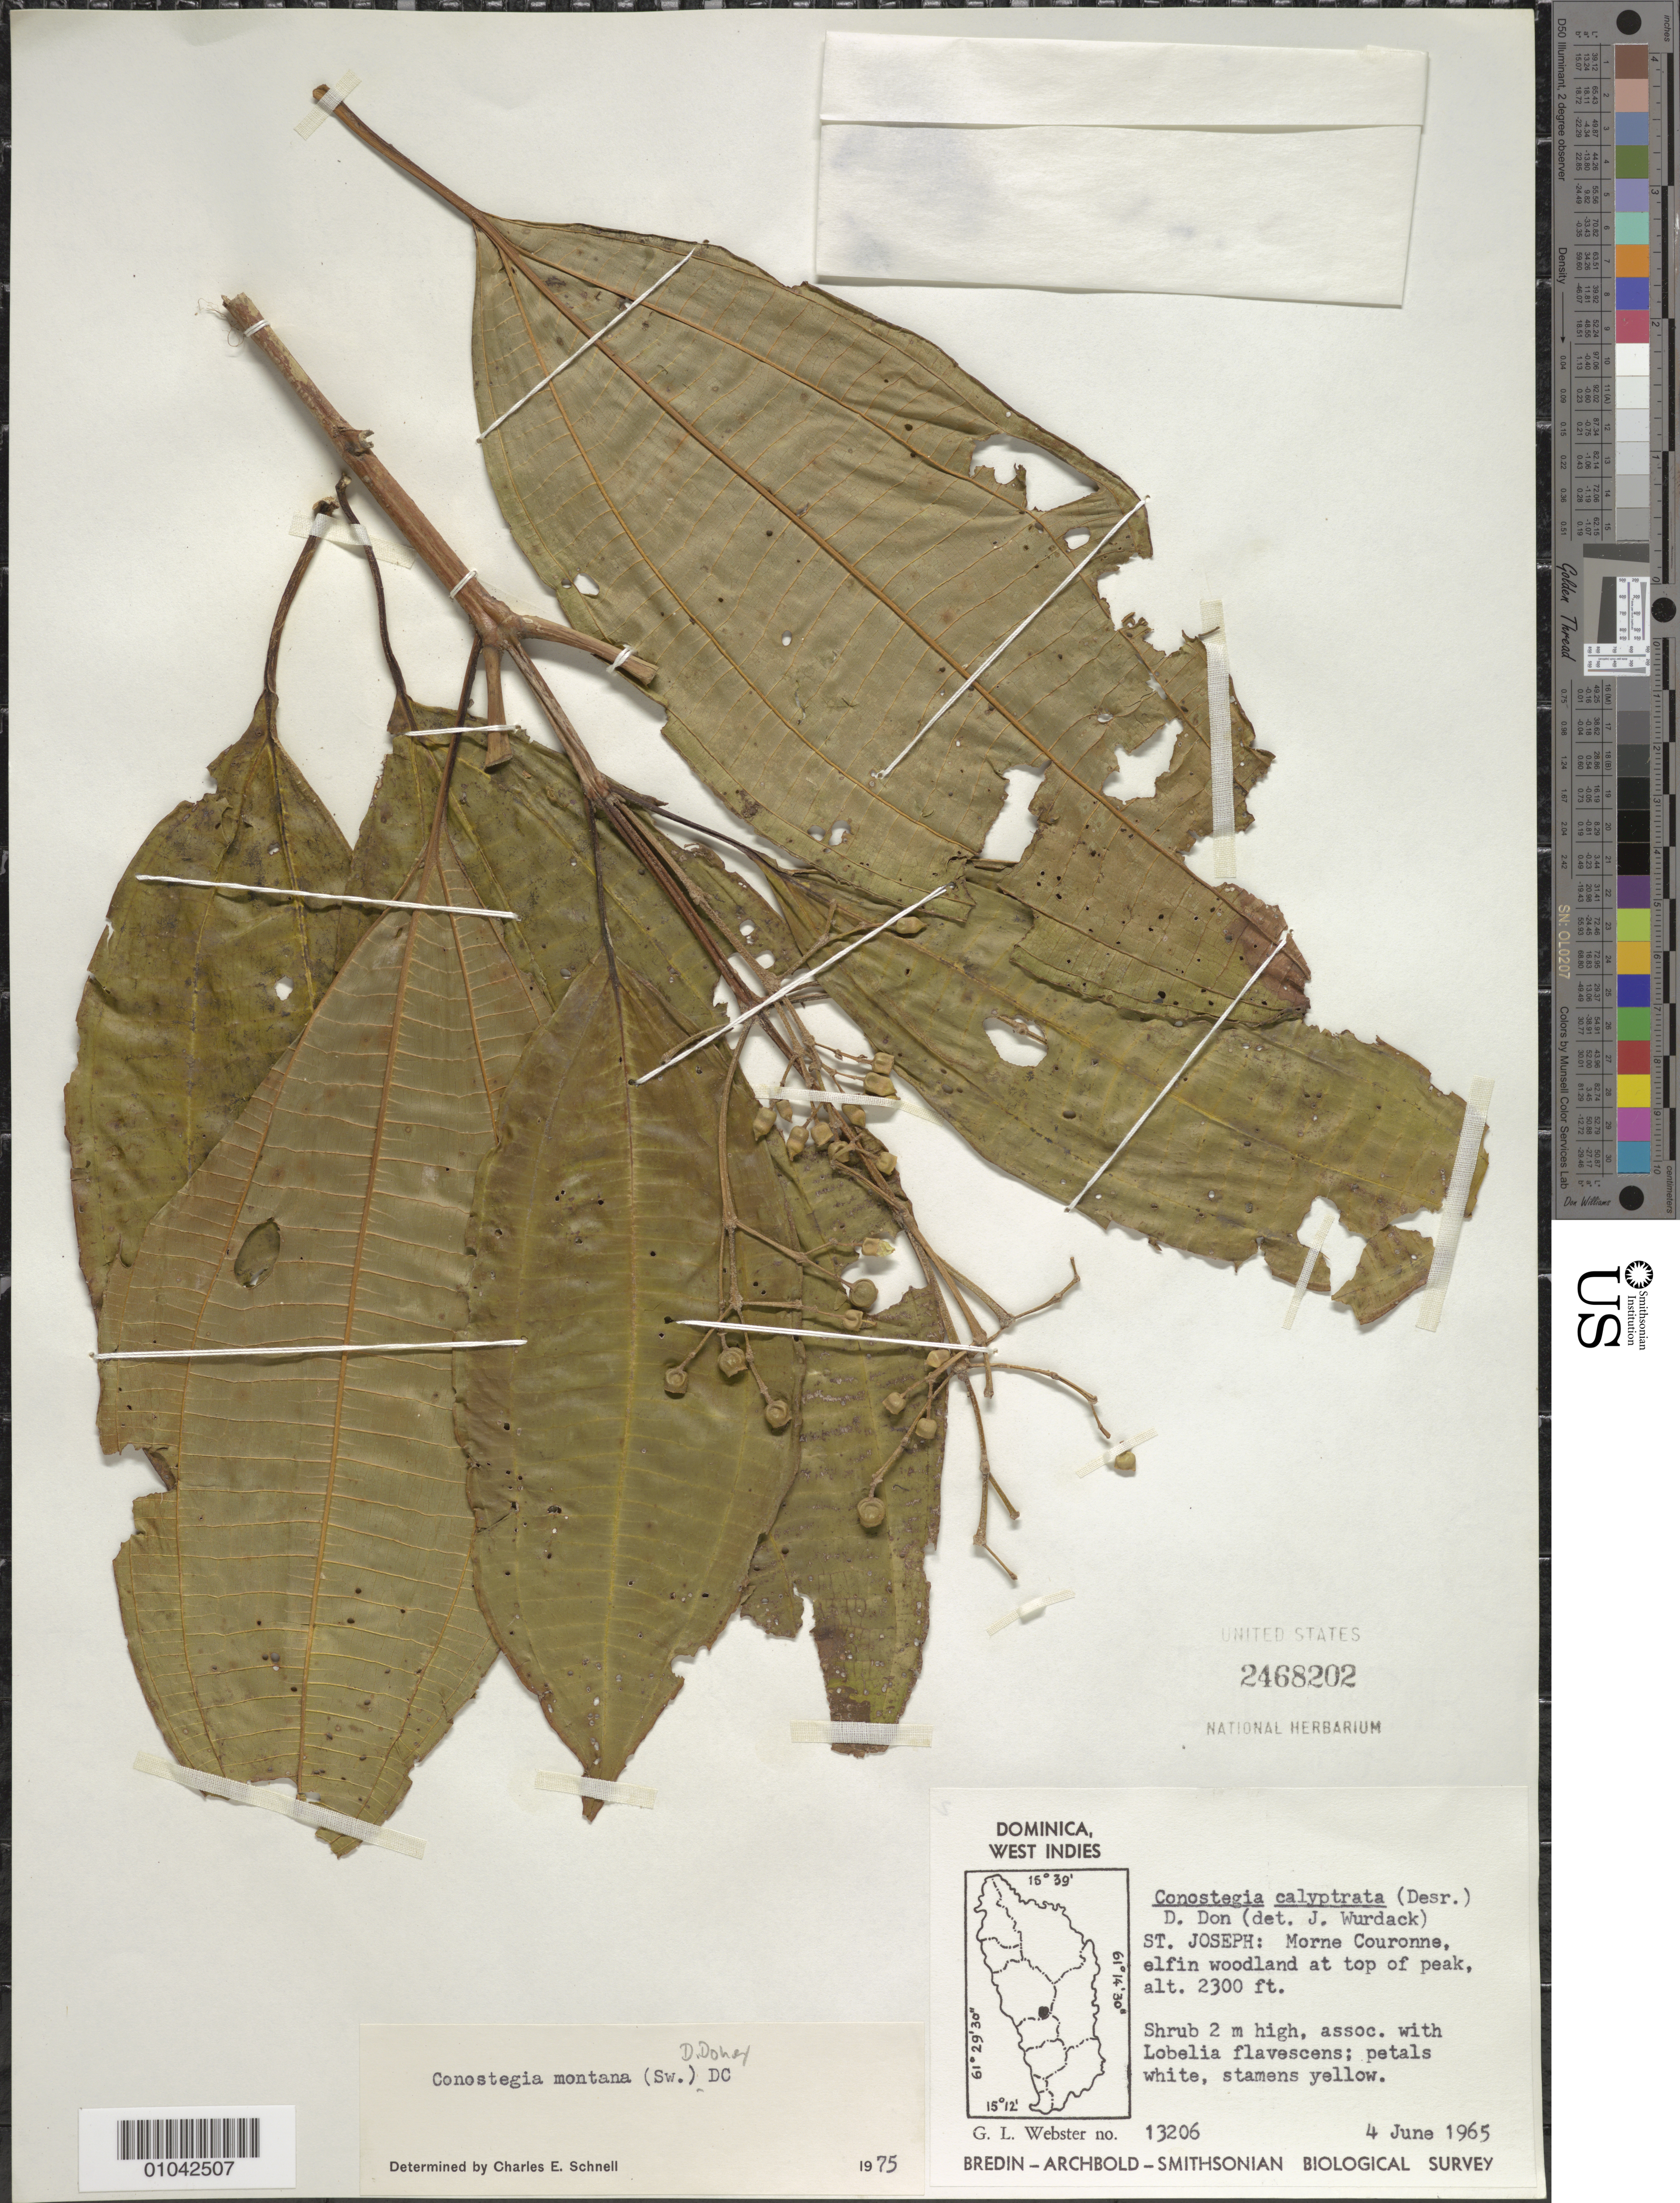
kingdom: Plantae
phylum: Tracheophyta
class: Magnoliopsida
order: Myrtales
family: Melastomataceae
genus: Conostegia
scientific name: Conostegia montana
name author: (Sw.) D. Don ex DC.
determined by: Schnell, C. E.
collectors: G. L. Webster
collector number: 13206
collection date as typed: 04 Jun 1965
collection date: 1965-06-04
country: Dominica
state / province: St. Joseph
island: Dominica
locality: Morne Couronne, at top of peak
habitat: Elfin woodland at top of peak; associated with Lobelia flavescens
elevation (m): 701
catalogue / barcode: US 2468202